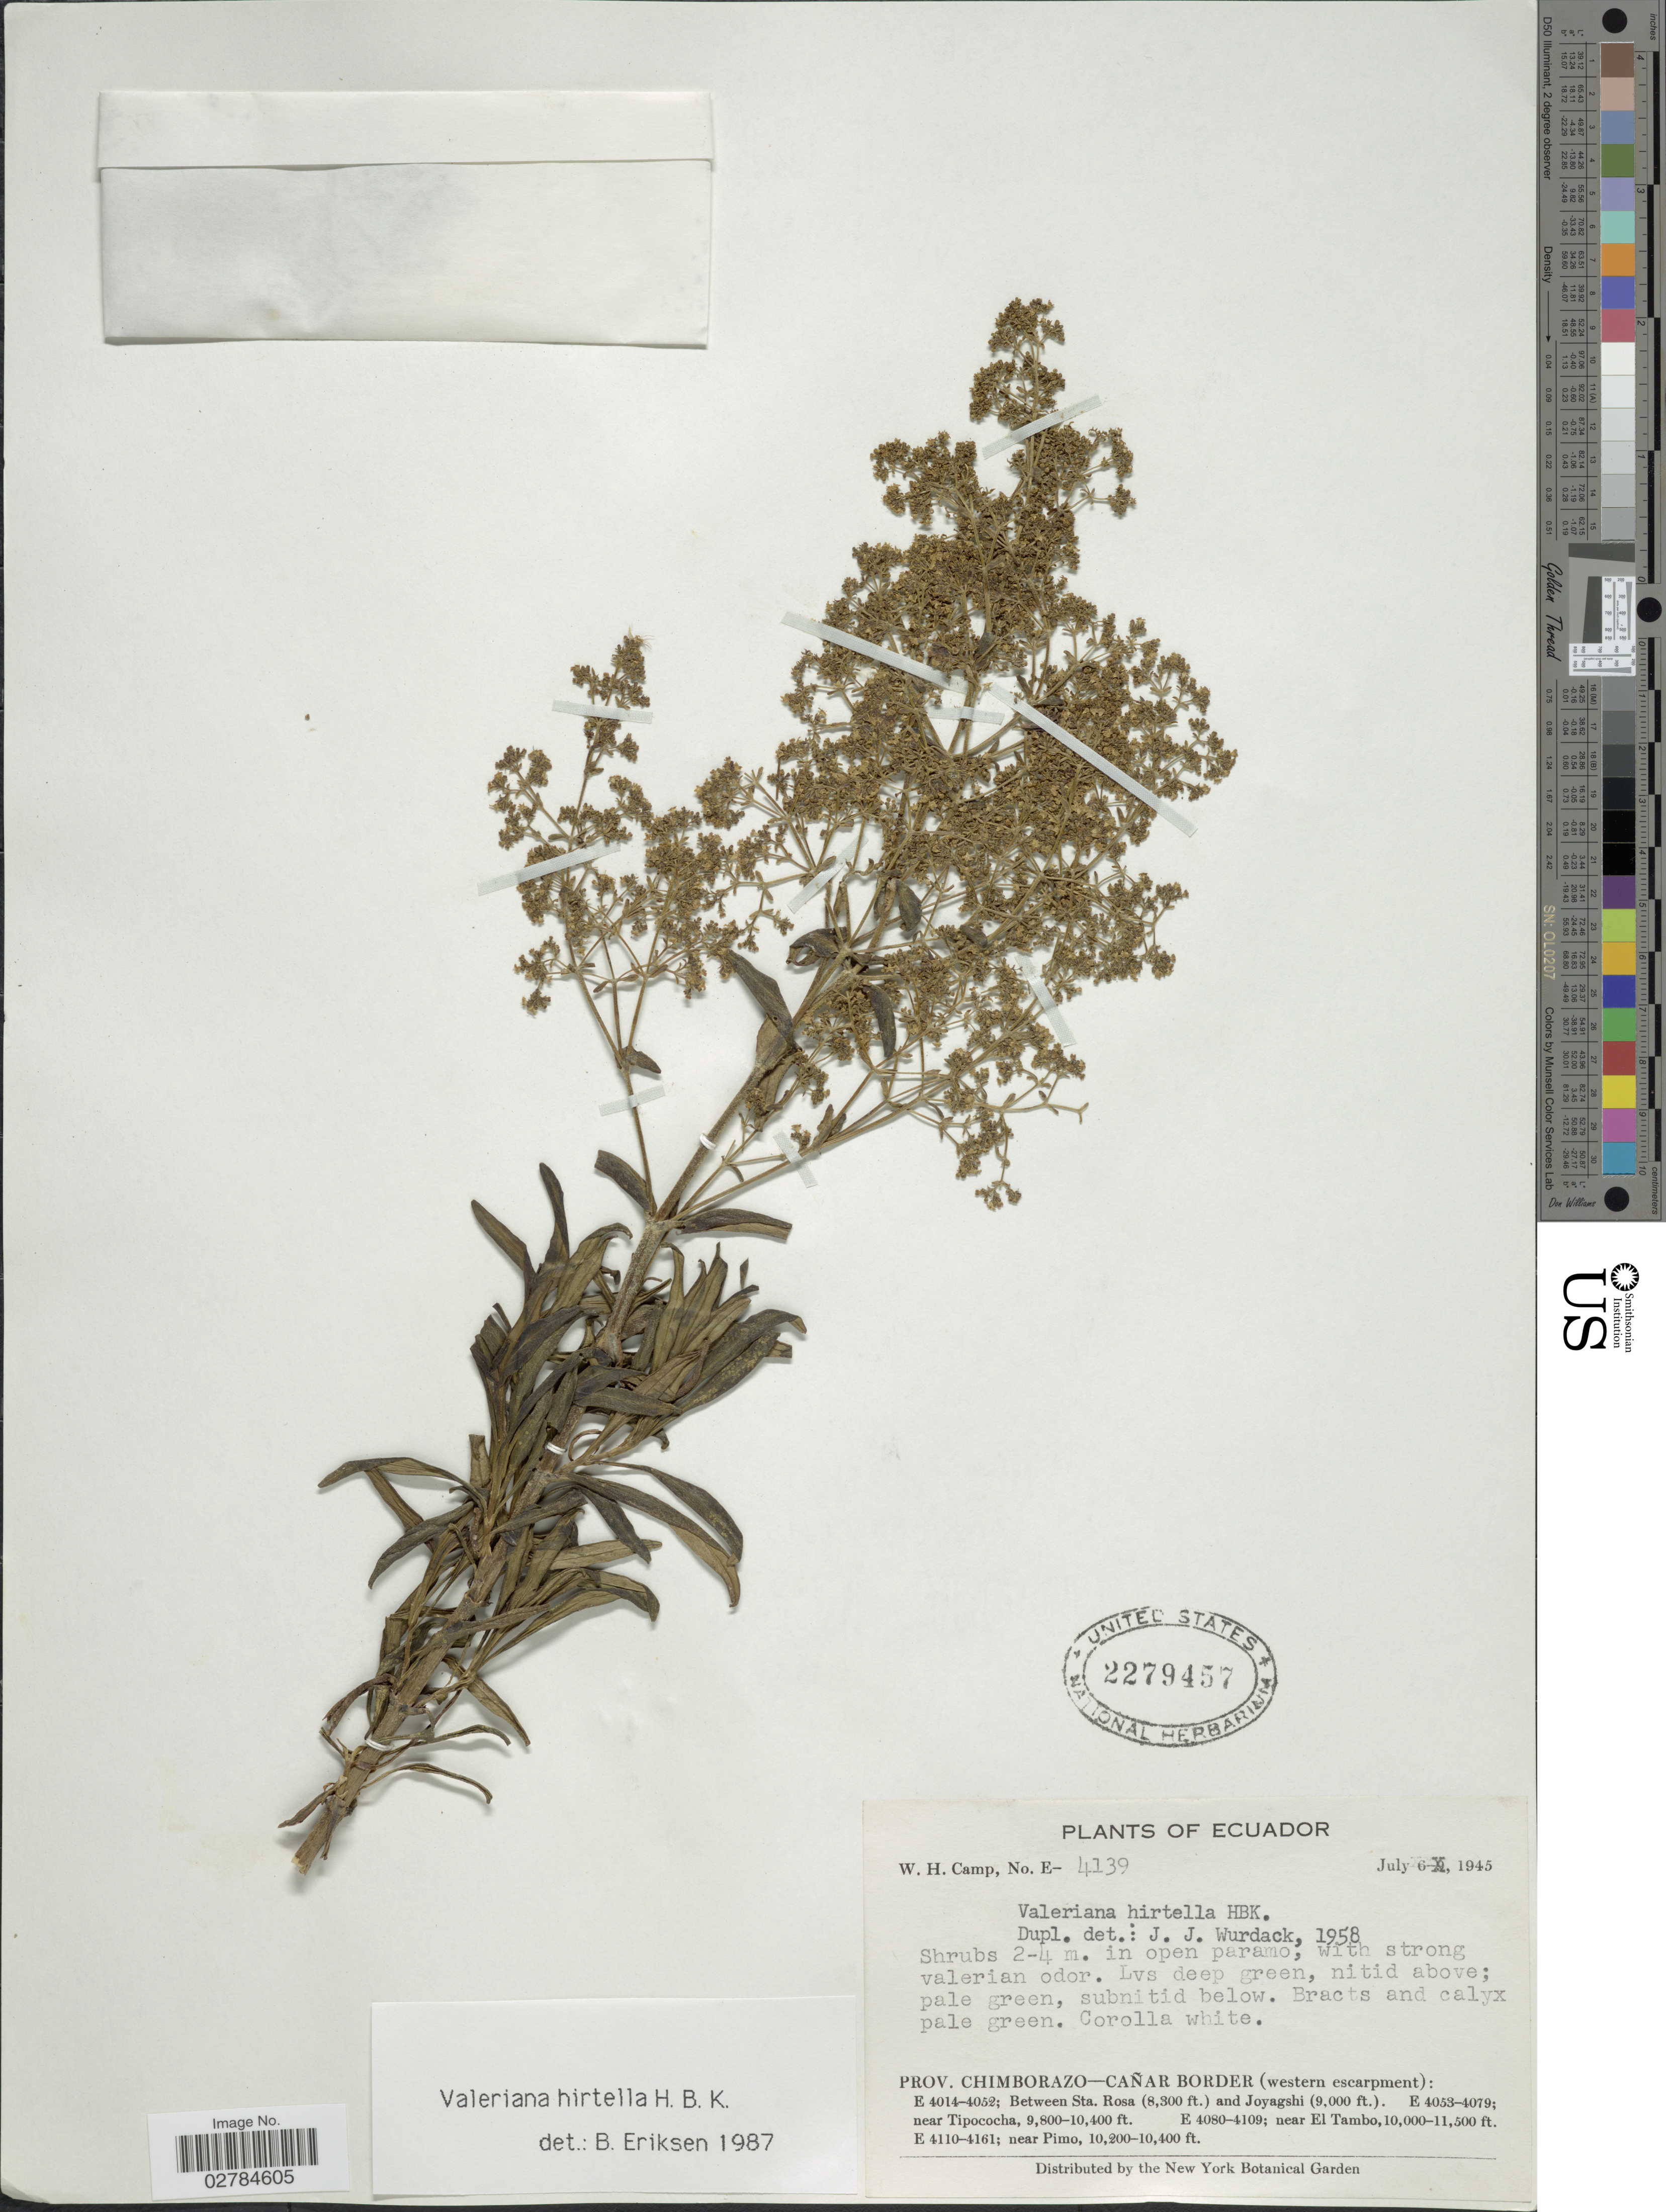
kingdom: Plantae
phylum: Tracheophyta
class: Magnoliopsida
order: Dipsacales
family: Caprifoliaceae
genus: Valeriana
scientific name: Valeriana hirtella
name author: Kunth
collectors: W. H. Camp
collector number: E-4139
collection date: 1945-07-06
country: Ecuador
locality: Prov. Chimbozaro-Cañar Border (western escarpement): Near Pimo.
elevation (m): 3109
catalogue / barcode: US 2279457